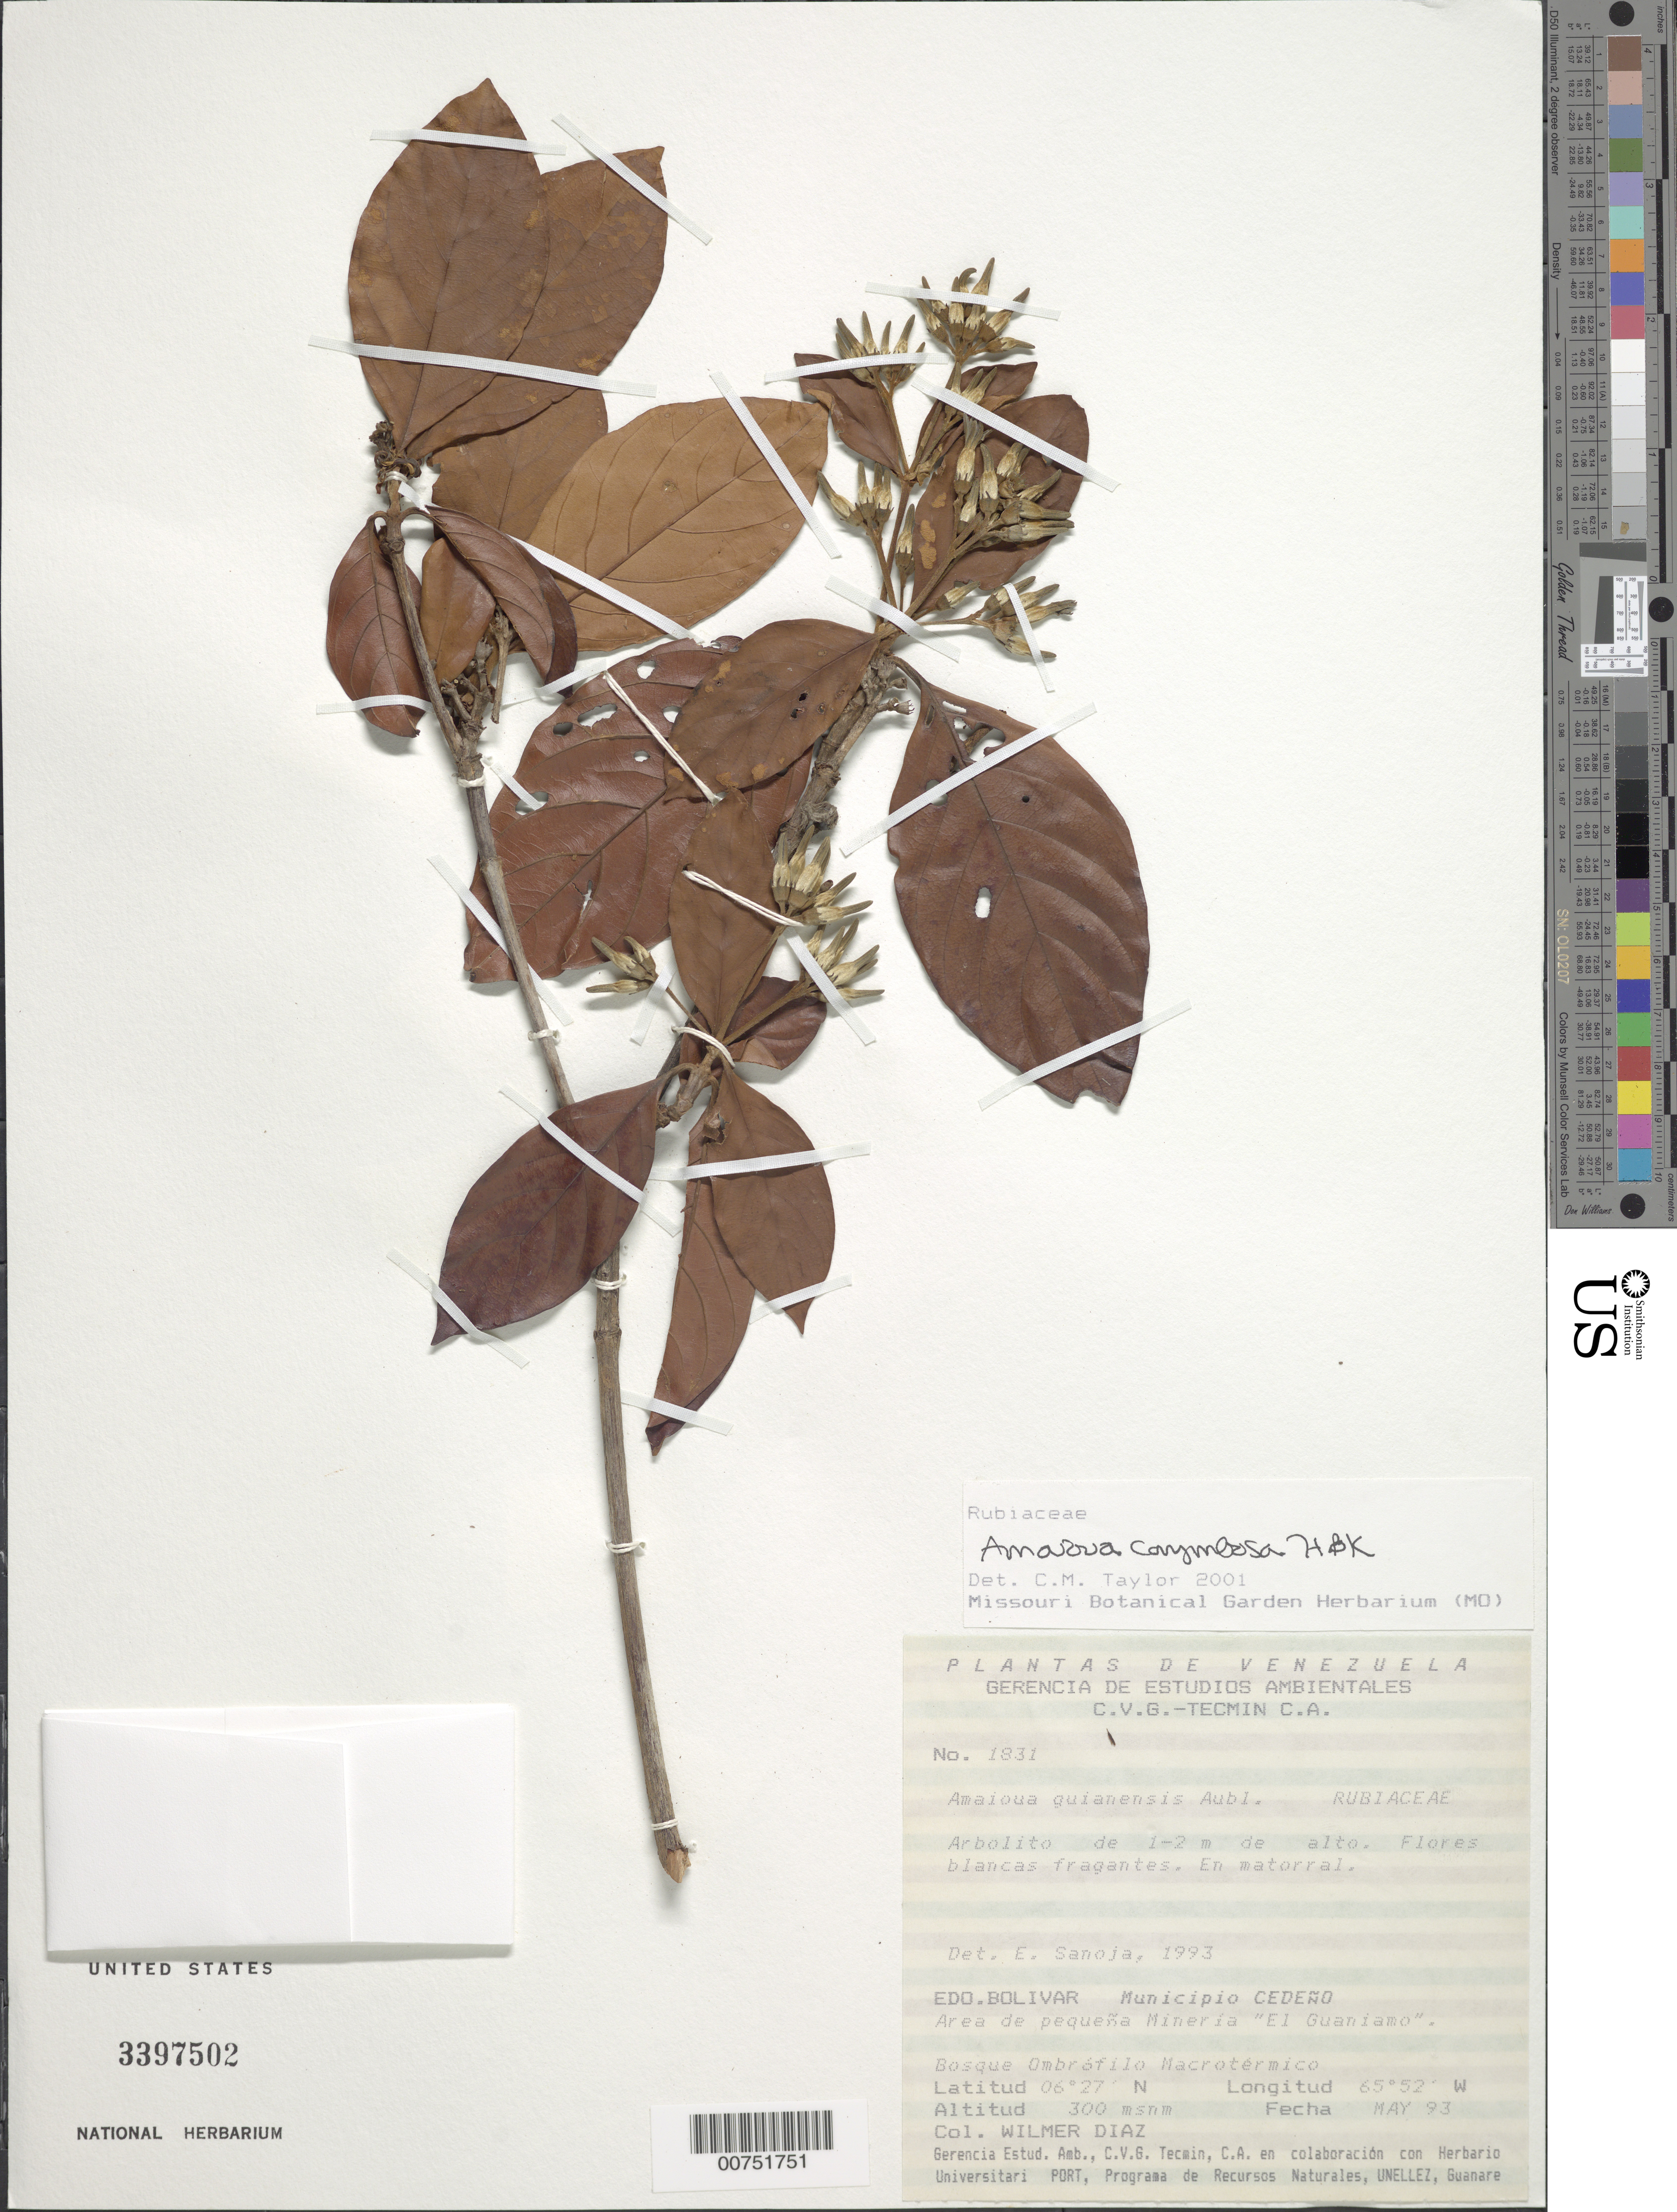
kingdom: Plantae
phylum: Tracheophyta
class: Magnoliopsida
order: Gentianales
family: Rubiaceae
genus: Amaioua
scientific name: Amaioua corymbosa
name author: Kunth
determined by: Taylor, Charlotte M.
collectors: W. Díaz P.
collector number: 1831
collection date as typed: May-93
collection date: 1993-05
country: Venezuela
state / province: Bolívar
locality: Mun. Cedeño, Mineria "El Guaniamo"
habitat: Bosque ombrofil macrotermico; en matorral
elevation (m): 300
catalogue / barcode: US 3397502